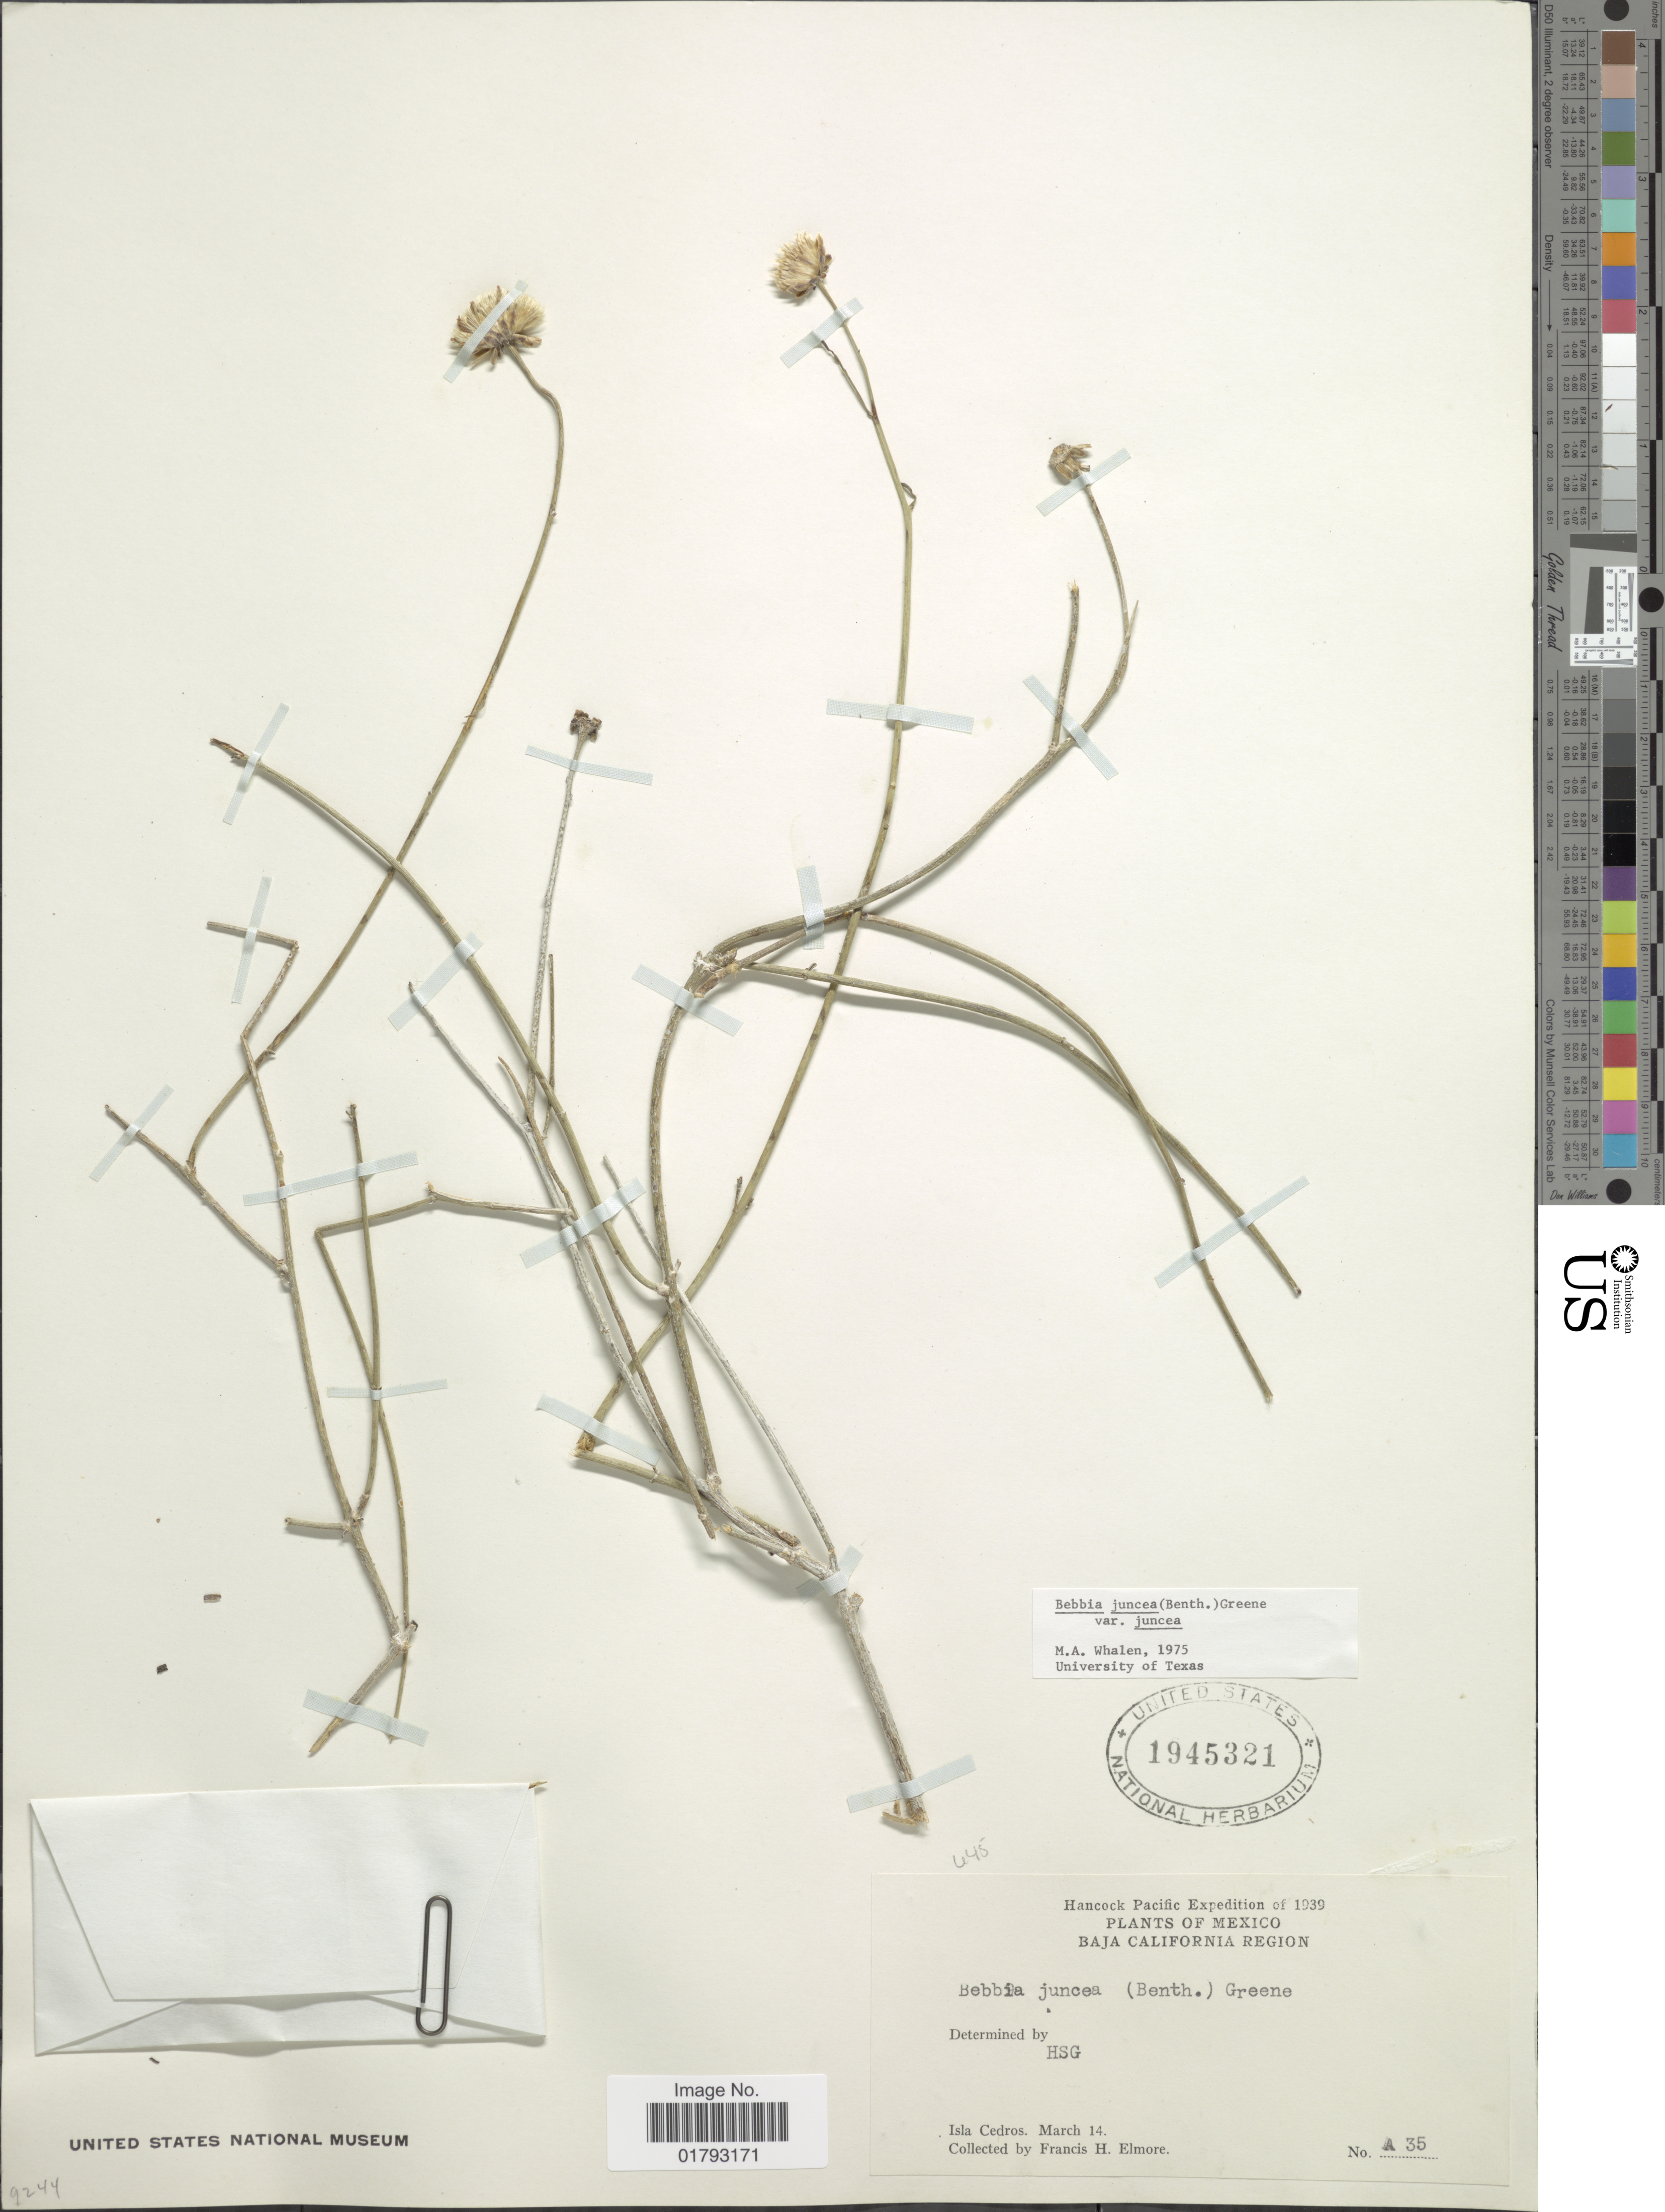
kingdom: Plantae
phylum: Tracheophyta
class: Magnoliopsida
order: Asterales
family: Asteraceae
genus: Bebbia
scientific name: Bebbia juncea var. juncea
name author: (Benth.) Greene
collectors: F. H. Elmore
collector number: A35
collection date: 1939-03-14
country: Mexico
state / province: Baja California Sur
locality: Mexico, Baja California Region Isla cedros.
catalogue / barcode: US 1945321